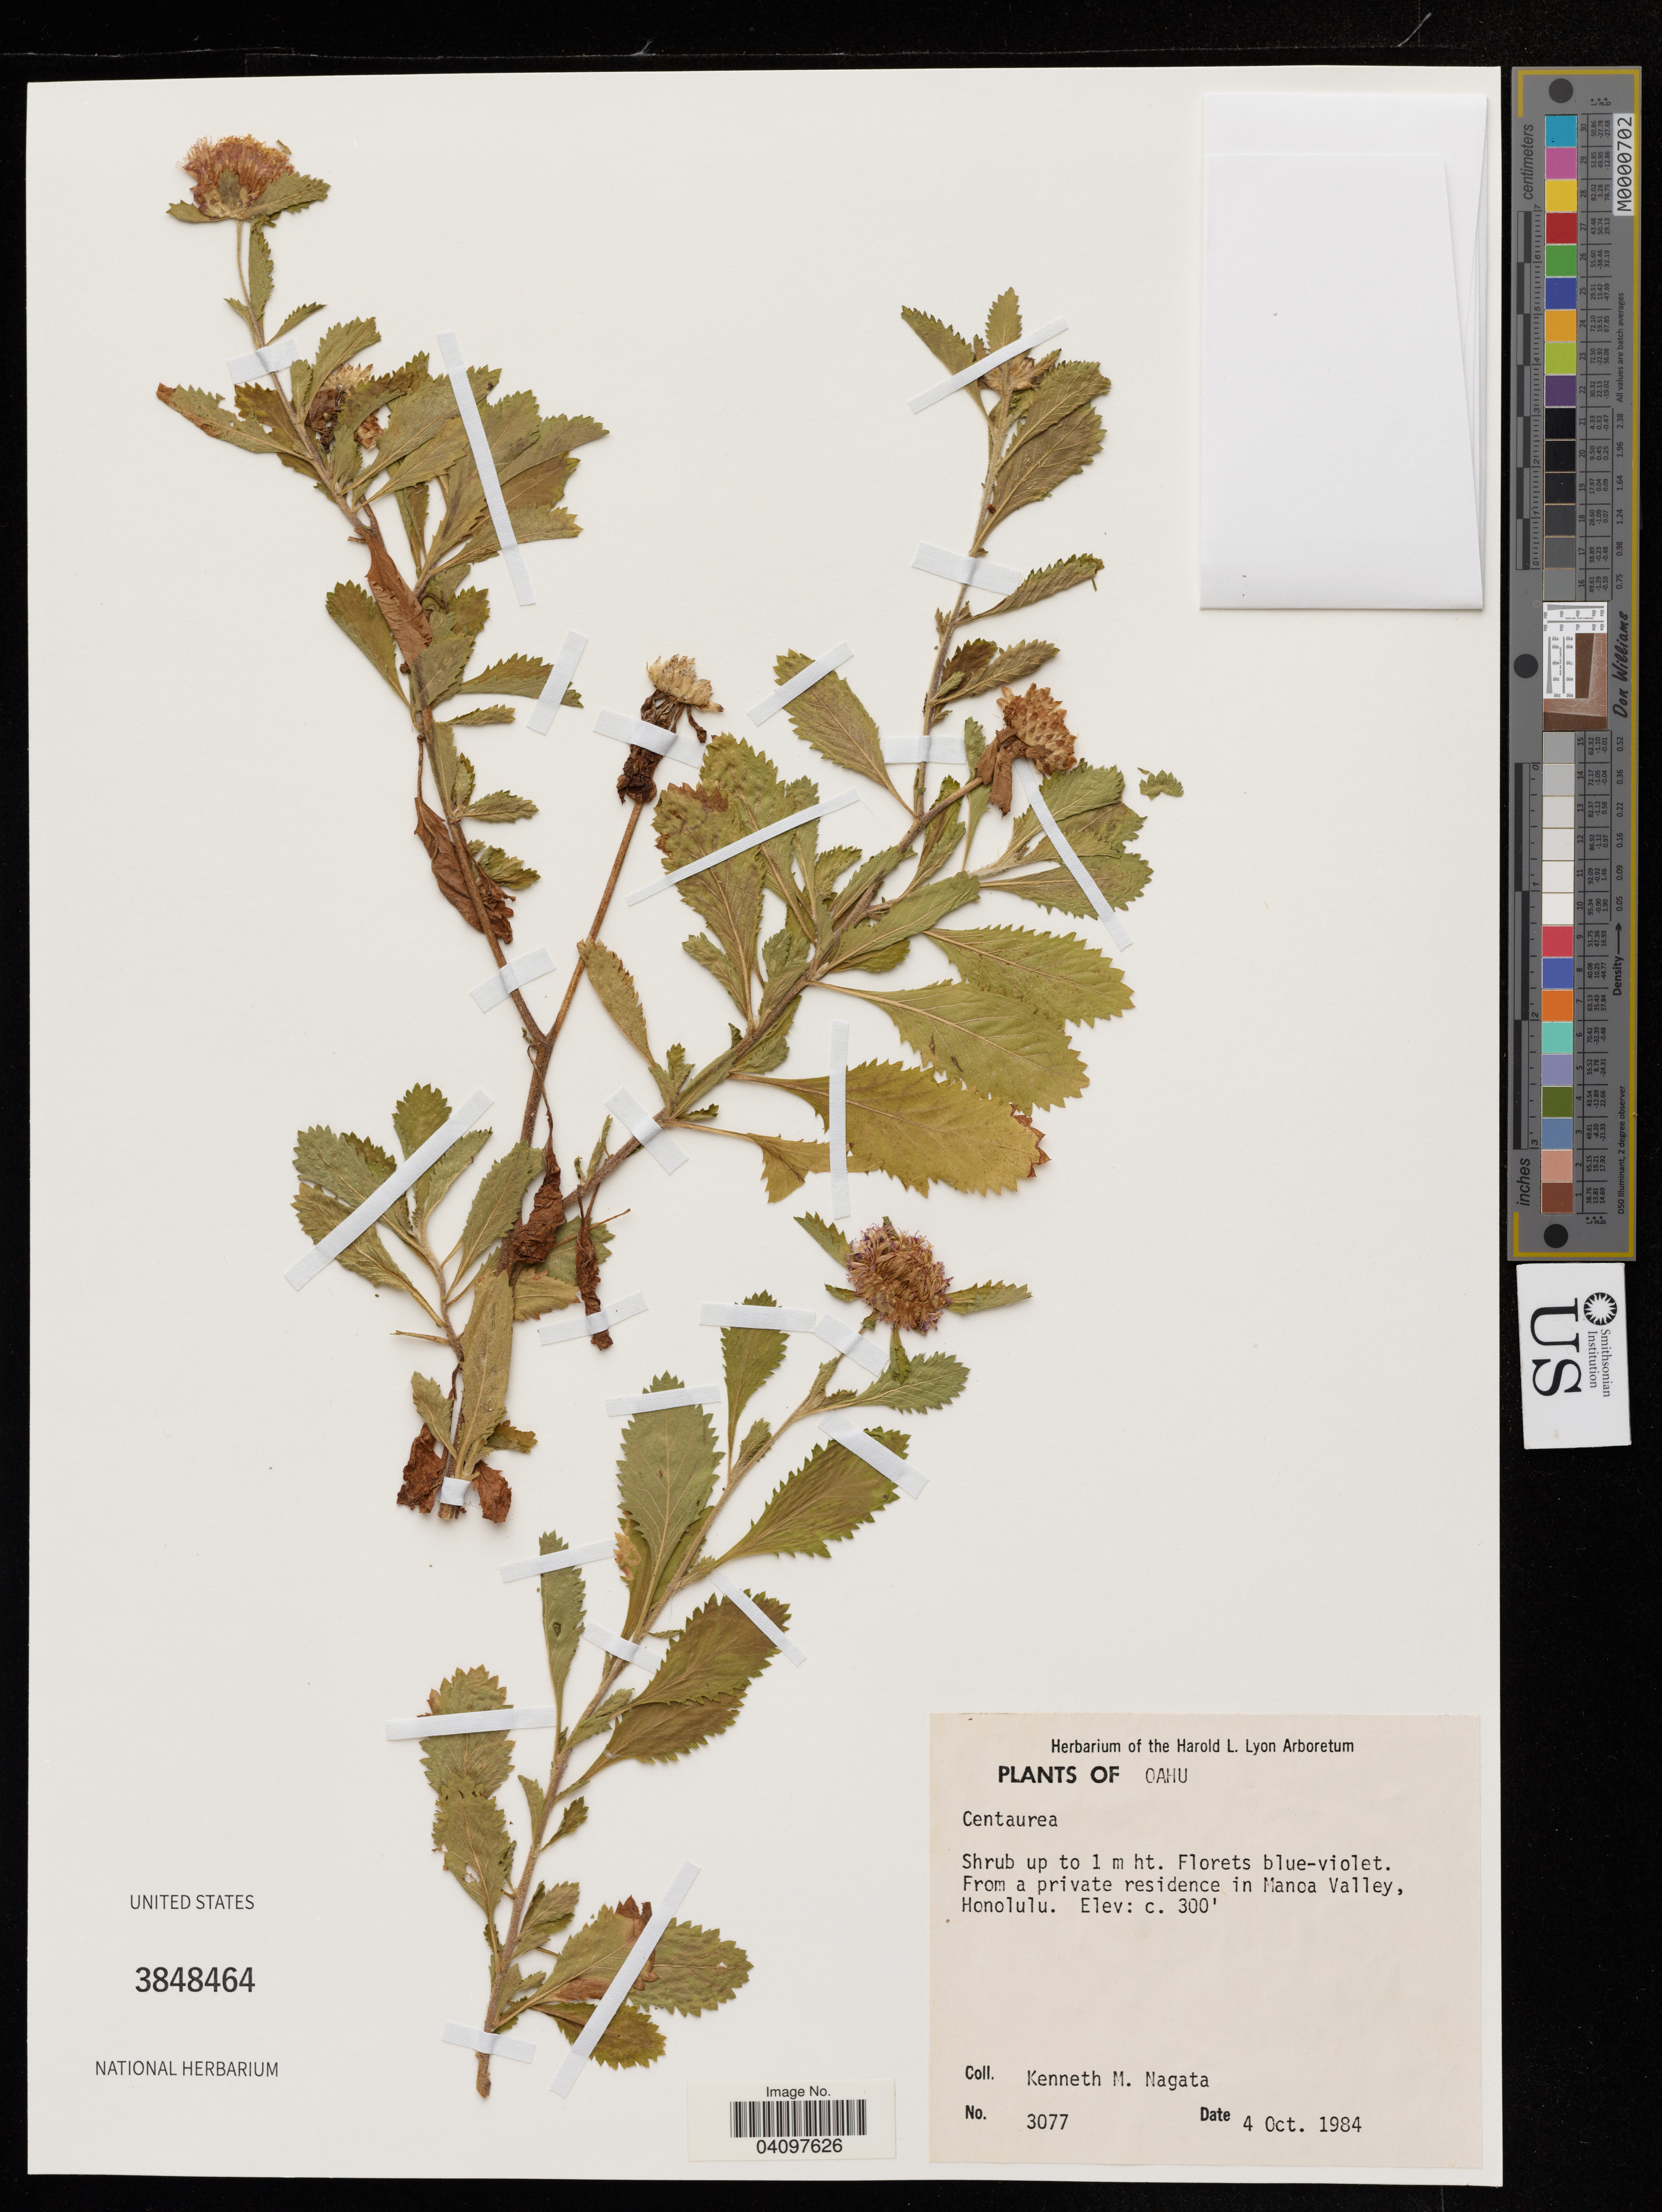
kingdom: Plantae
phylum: Tracheophyta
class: Magnoliopsida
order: Asterales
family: Asteraceae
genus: Centaurea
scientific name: Centaurea sp.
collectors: K. Nagata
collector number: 3077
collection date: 1984-10-04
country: United States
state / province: Hawaii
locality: Oahu, From a private residence in Manoa Valley, Honolulu.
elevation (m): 91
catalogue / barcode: US 3848464